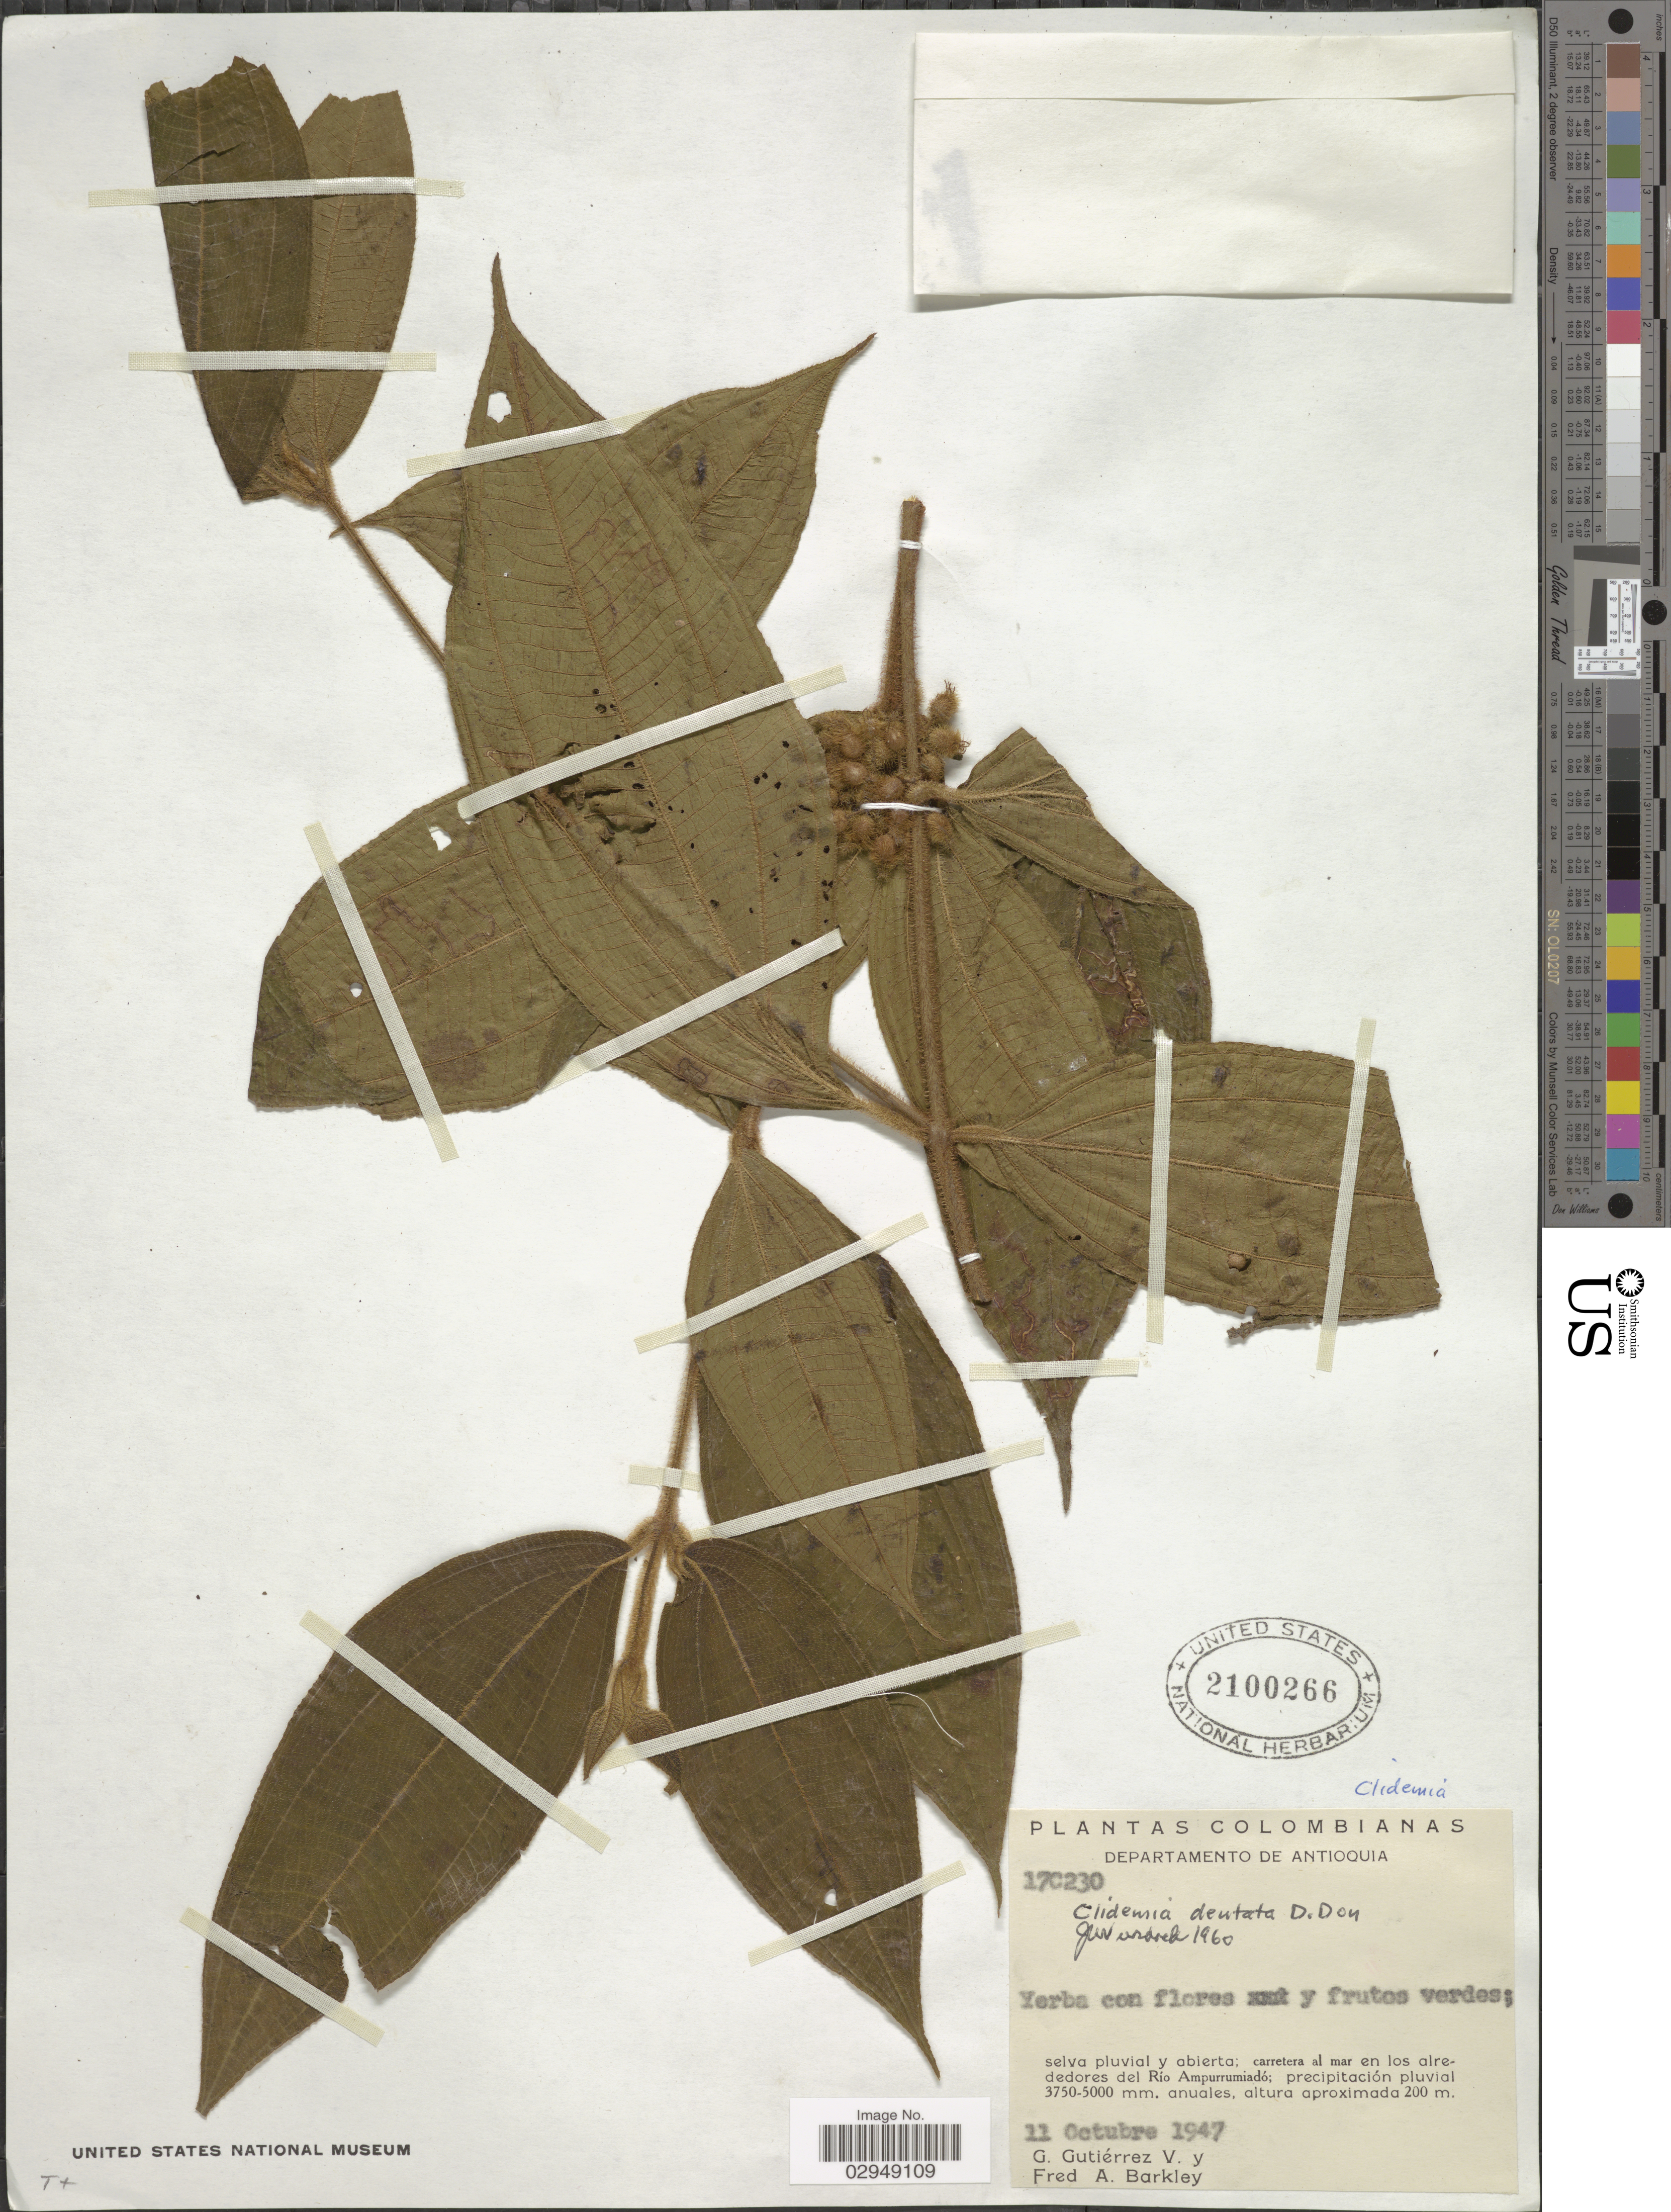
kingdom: Plantae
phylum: Tracheophyta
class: Magnoliopsida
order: Myrtales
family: Melastomataceae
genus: Clidemia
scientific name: Clidemia dentata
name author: D. Don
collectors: G. Gutiérrez V. & F. A. Barkley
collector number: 17C230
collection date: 1947-10-11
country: Colombia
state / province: Antioquia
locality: Departamento de Antioquia, carretera al mar en los alrededores del Río Ampurrumiadó.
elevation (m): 3750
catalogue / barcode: US 2100266